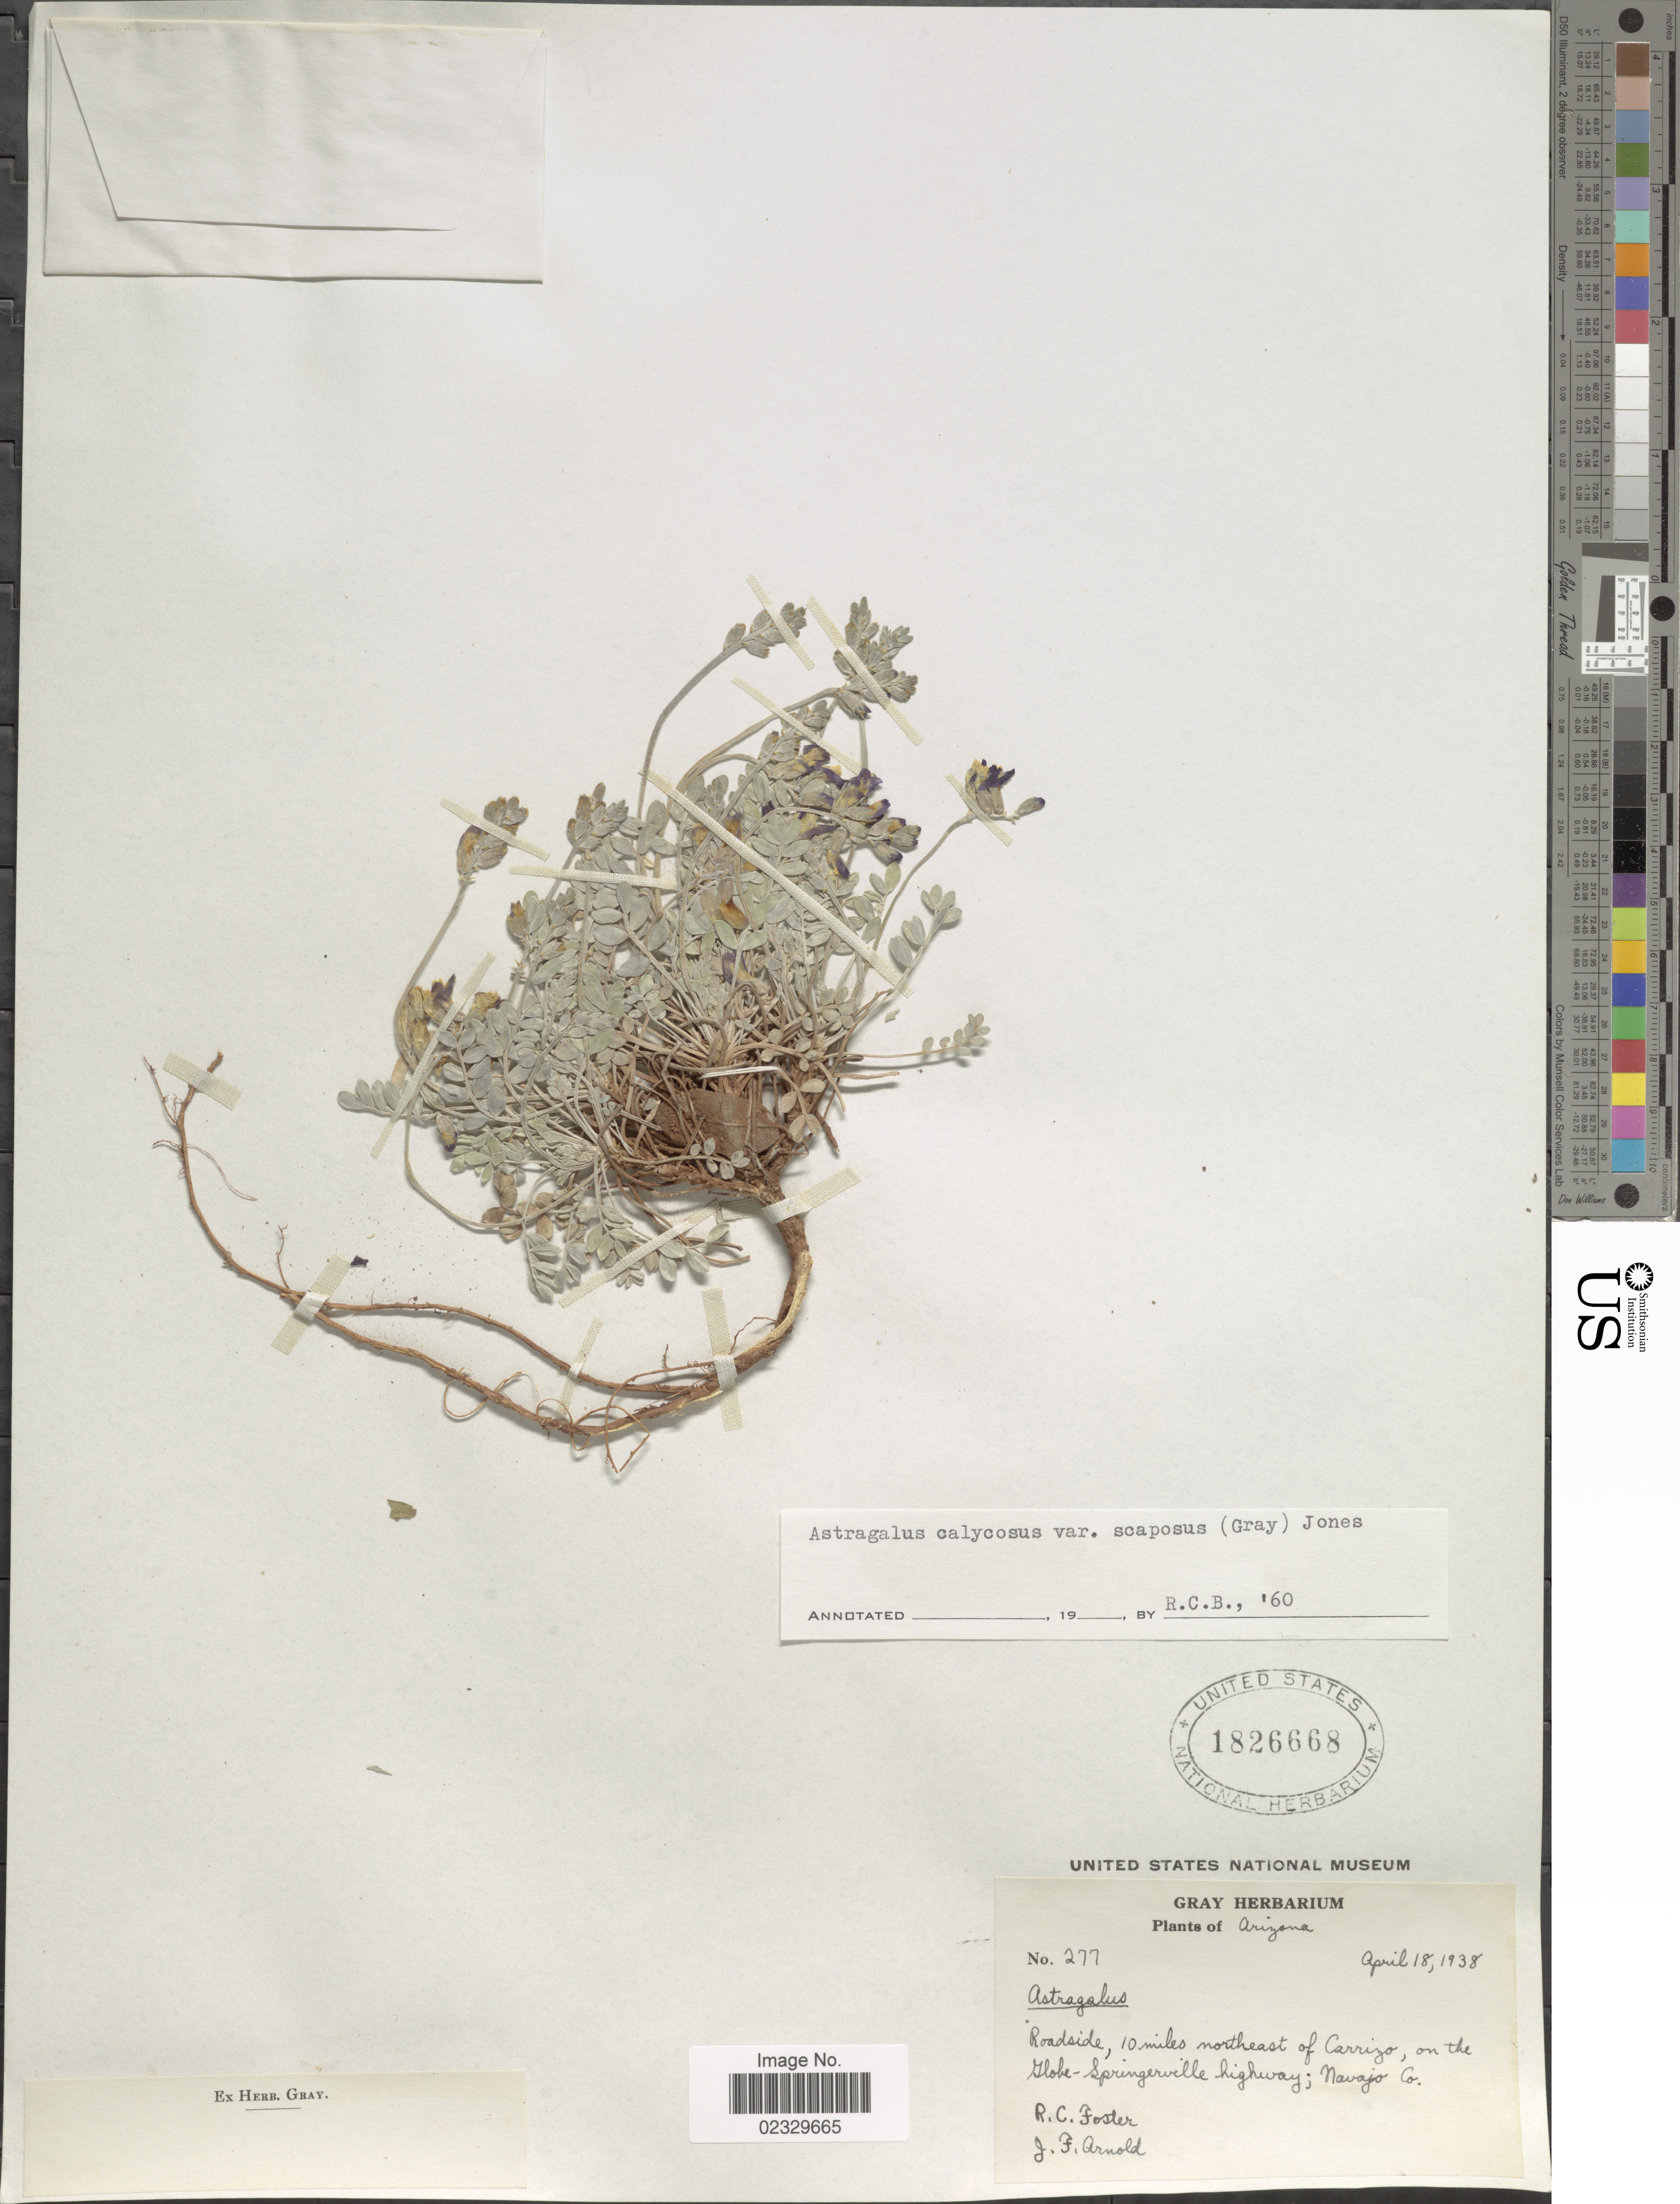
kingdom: Plantae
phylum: Tracheophyta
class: Magnoliopsida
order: Fabales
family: Fabaceae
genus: Astragalus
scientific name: Astragalus calycosus var. scaposus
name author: (A. Gray) M.E. Jones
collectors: R. C. Foster & J. F. Arnold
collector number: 277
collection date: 1938-04-18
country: United States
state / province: Arizona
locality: Roadside, 10 miles northeast of Carrigo, on the Globe-Springerville highway Navajo Co.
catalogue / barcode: US 1826668